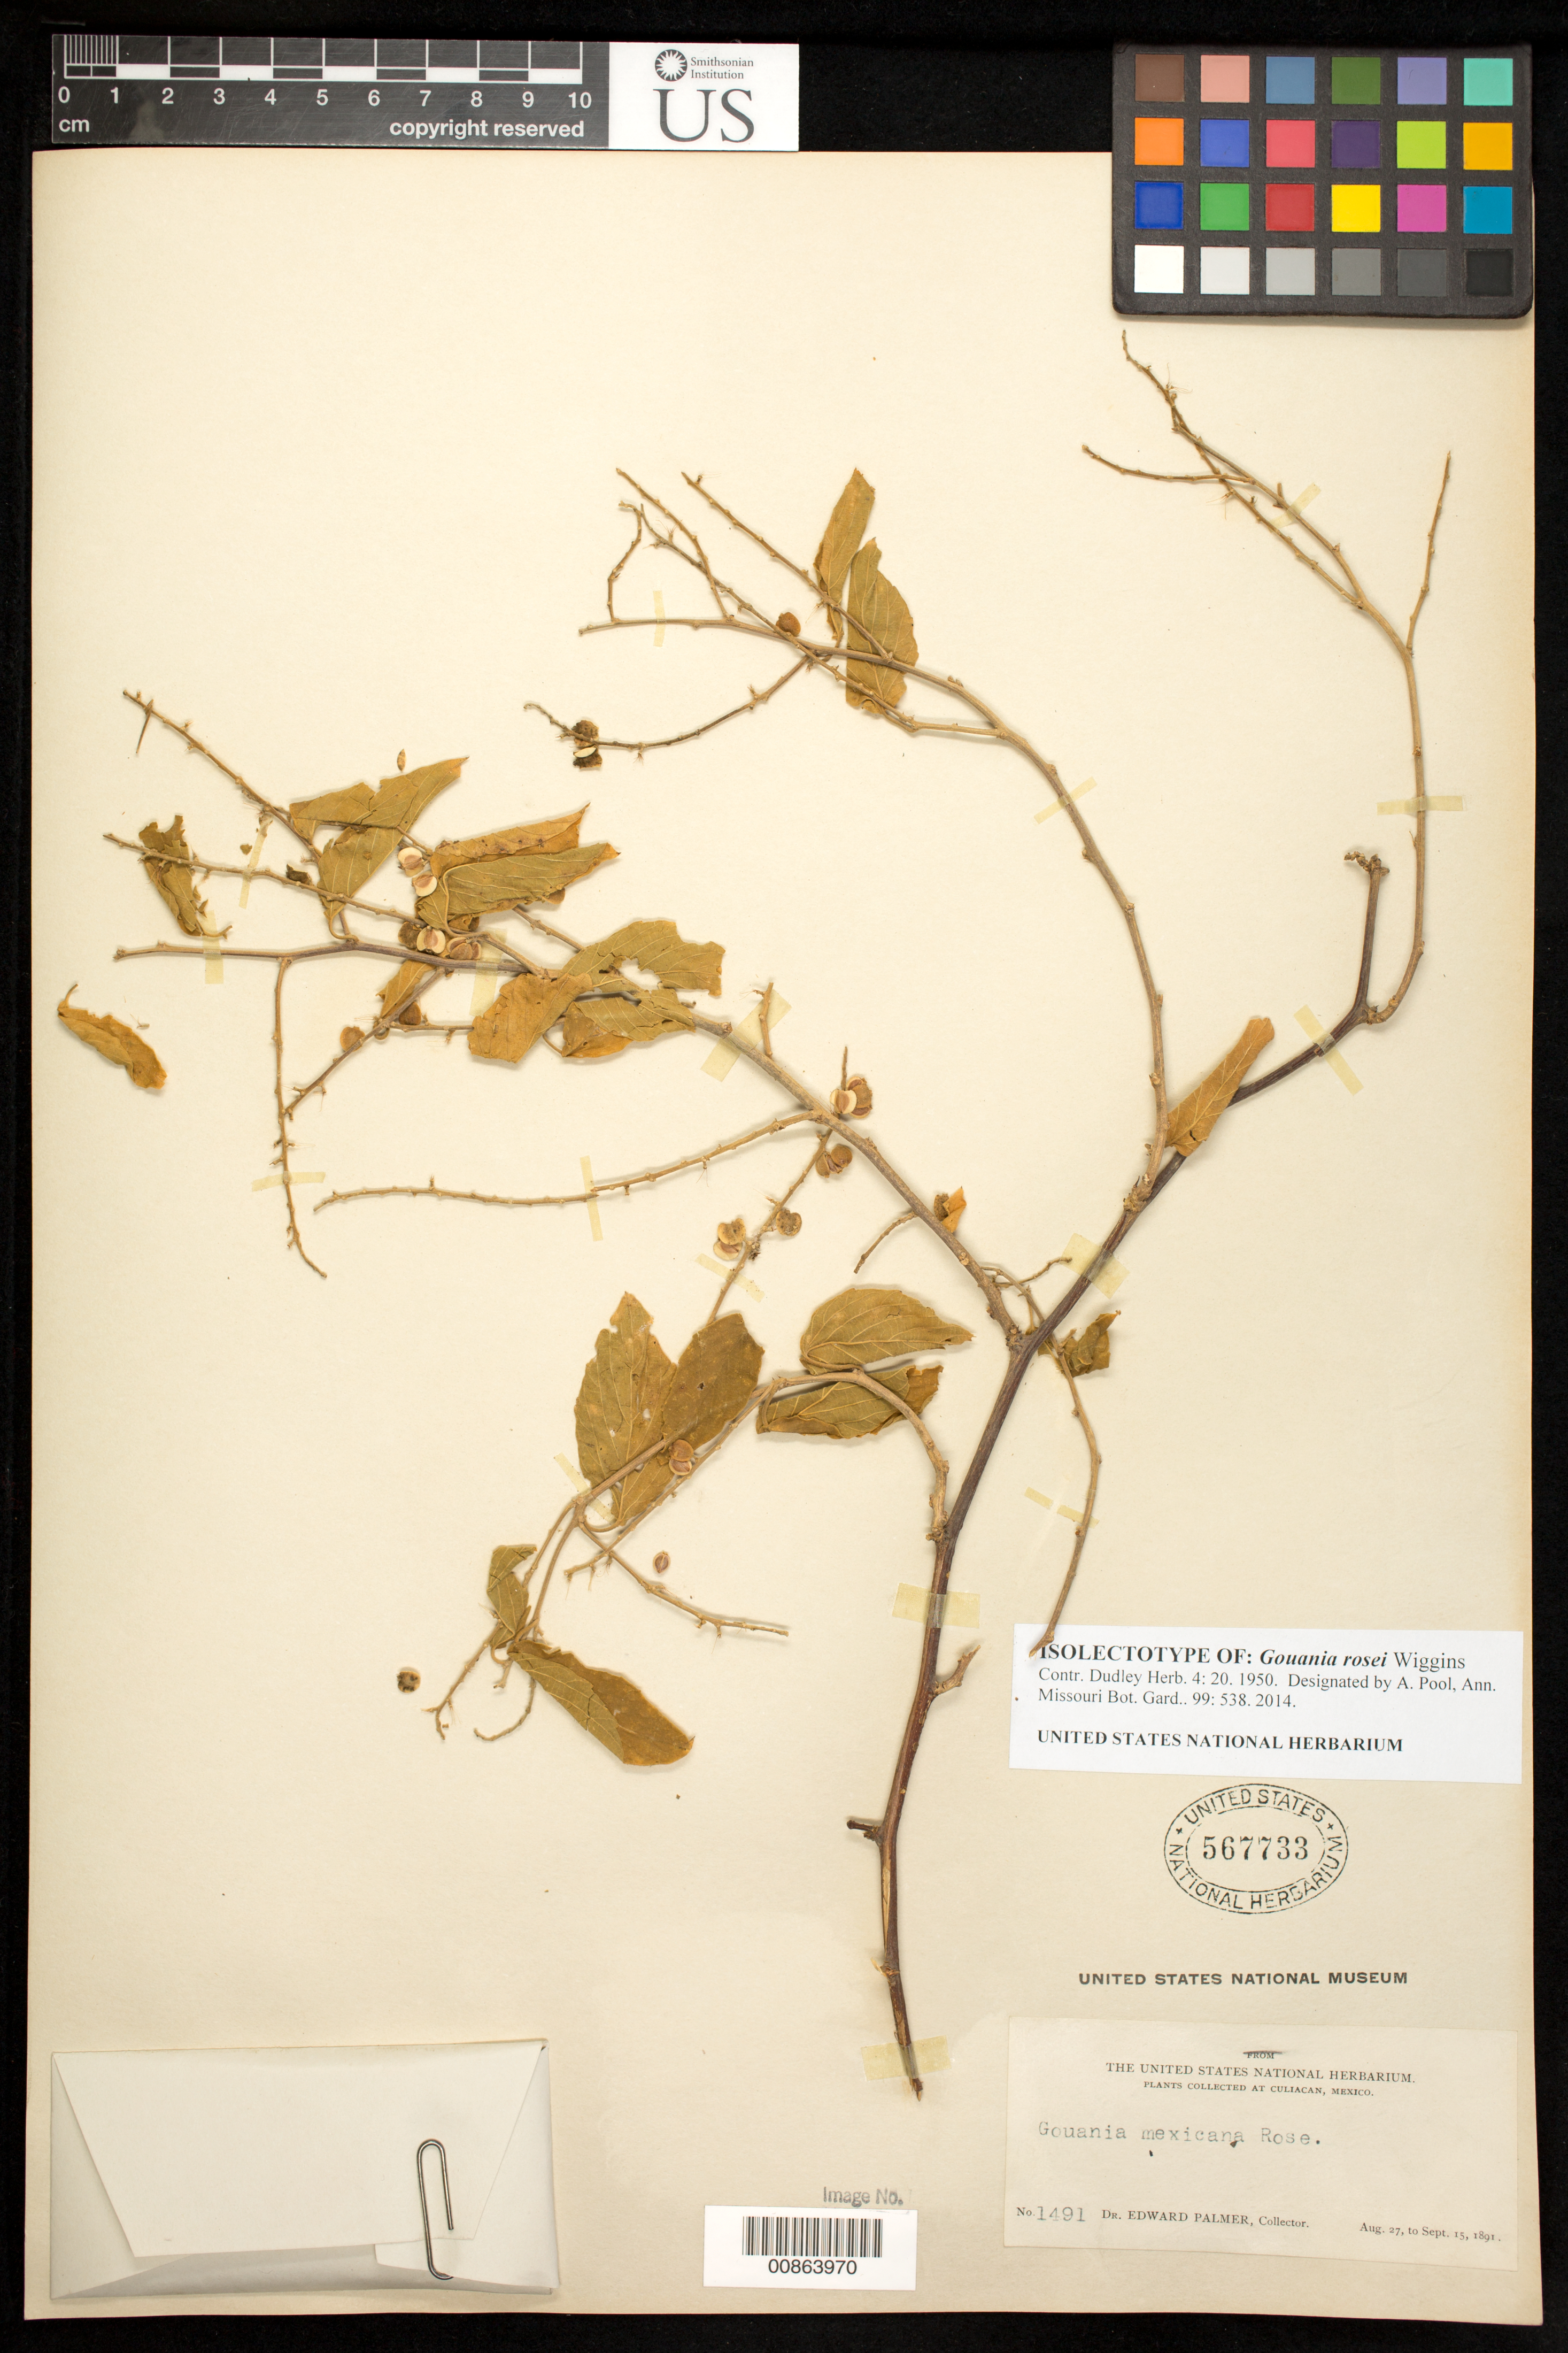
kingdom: Plantae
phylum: Tracheophyta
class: Magnoliopsida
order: Rosales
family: Rhamnaceae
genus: Gouania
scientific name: Gouania mexicana Rose, nom. illeg.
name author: Rose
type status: Isolectotype; Syntype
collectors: E. Palmer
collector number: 1491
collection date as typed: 27 Aug 1891 to 15 Sep 1891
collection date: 1891-08-27/1891-09-15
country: Mexico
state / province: Sinaloa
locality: Culiacan, Sinaloa.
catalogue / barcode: US 567733